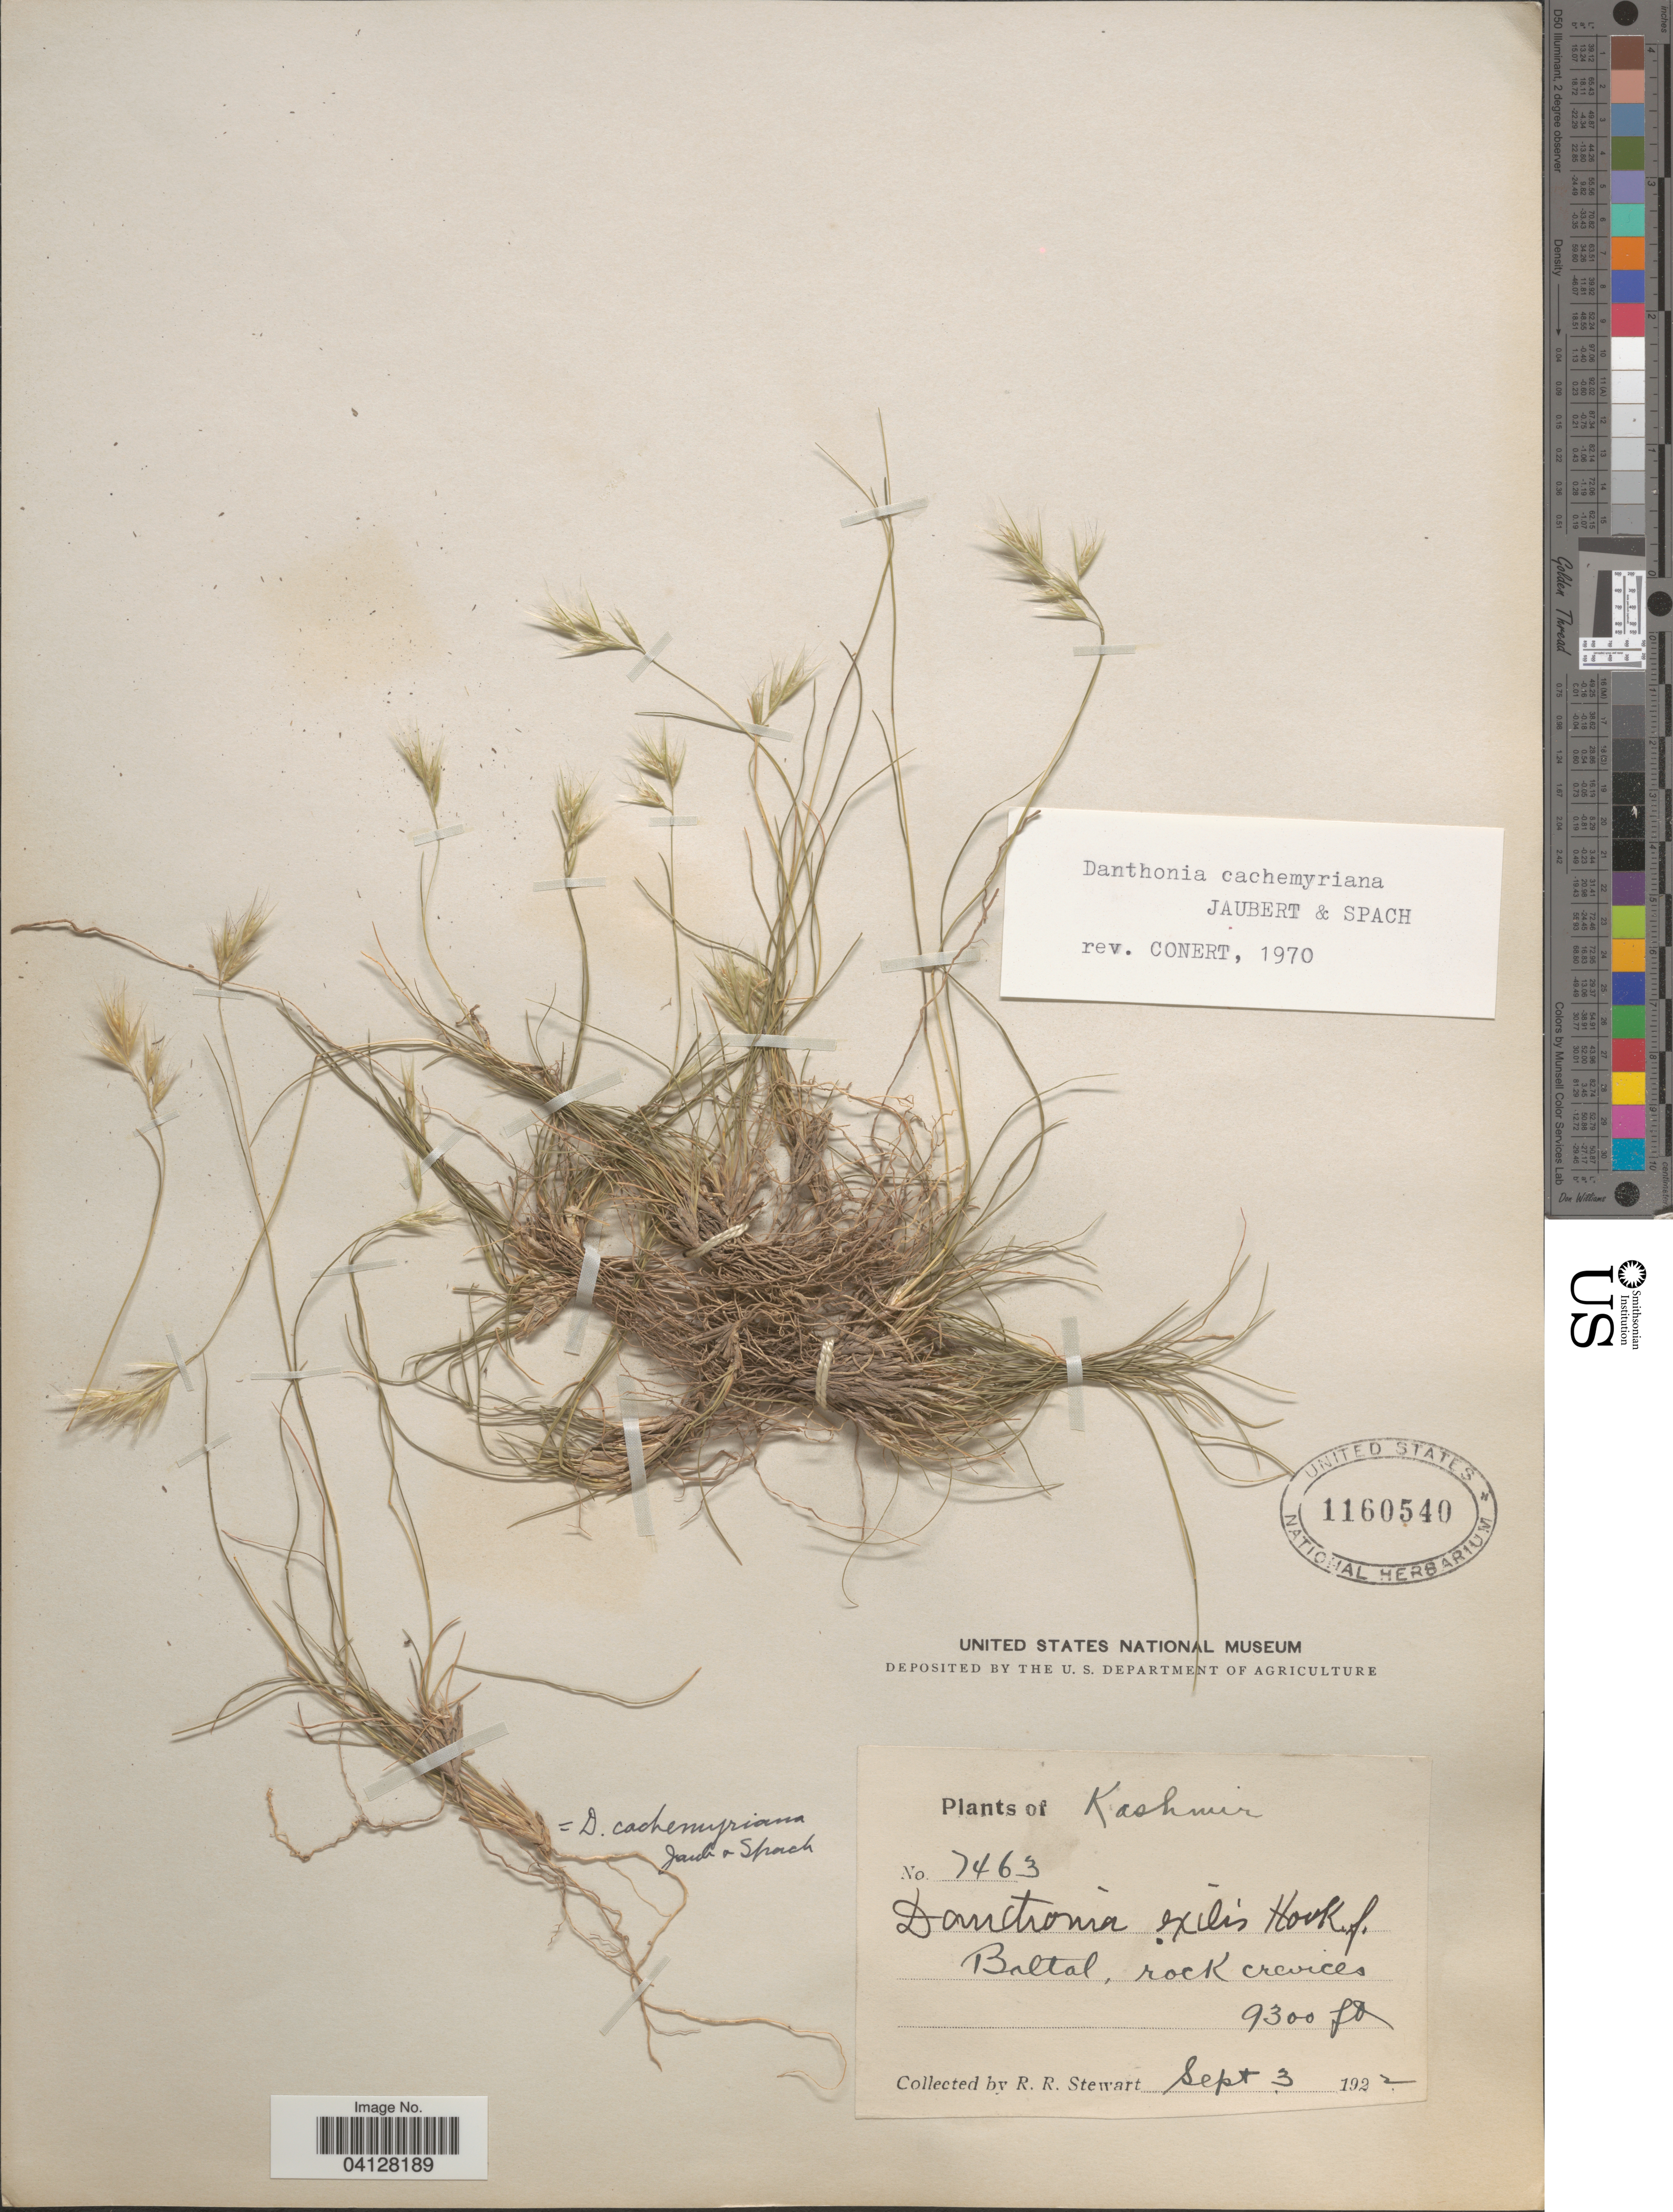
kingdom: Plantae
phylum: Tracheophyta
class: Liliopsida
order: Poales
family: Poaceae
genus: Danthonia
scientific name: Danthonia cachemyriana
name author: Jaub. & Spach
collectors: R. Stewart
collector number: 7463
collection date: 1922-09-03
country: India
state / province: Jammu and Kashmir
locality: Kashmir. Baltal, rock crevices.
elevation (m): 2835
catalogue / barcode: US 1160540